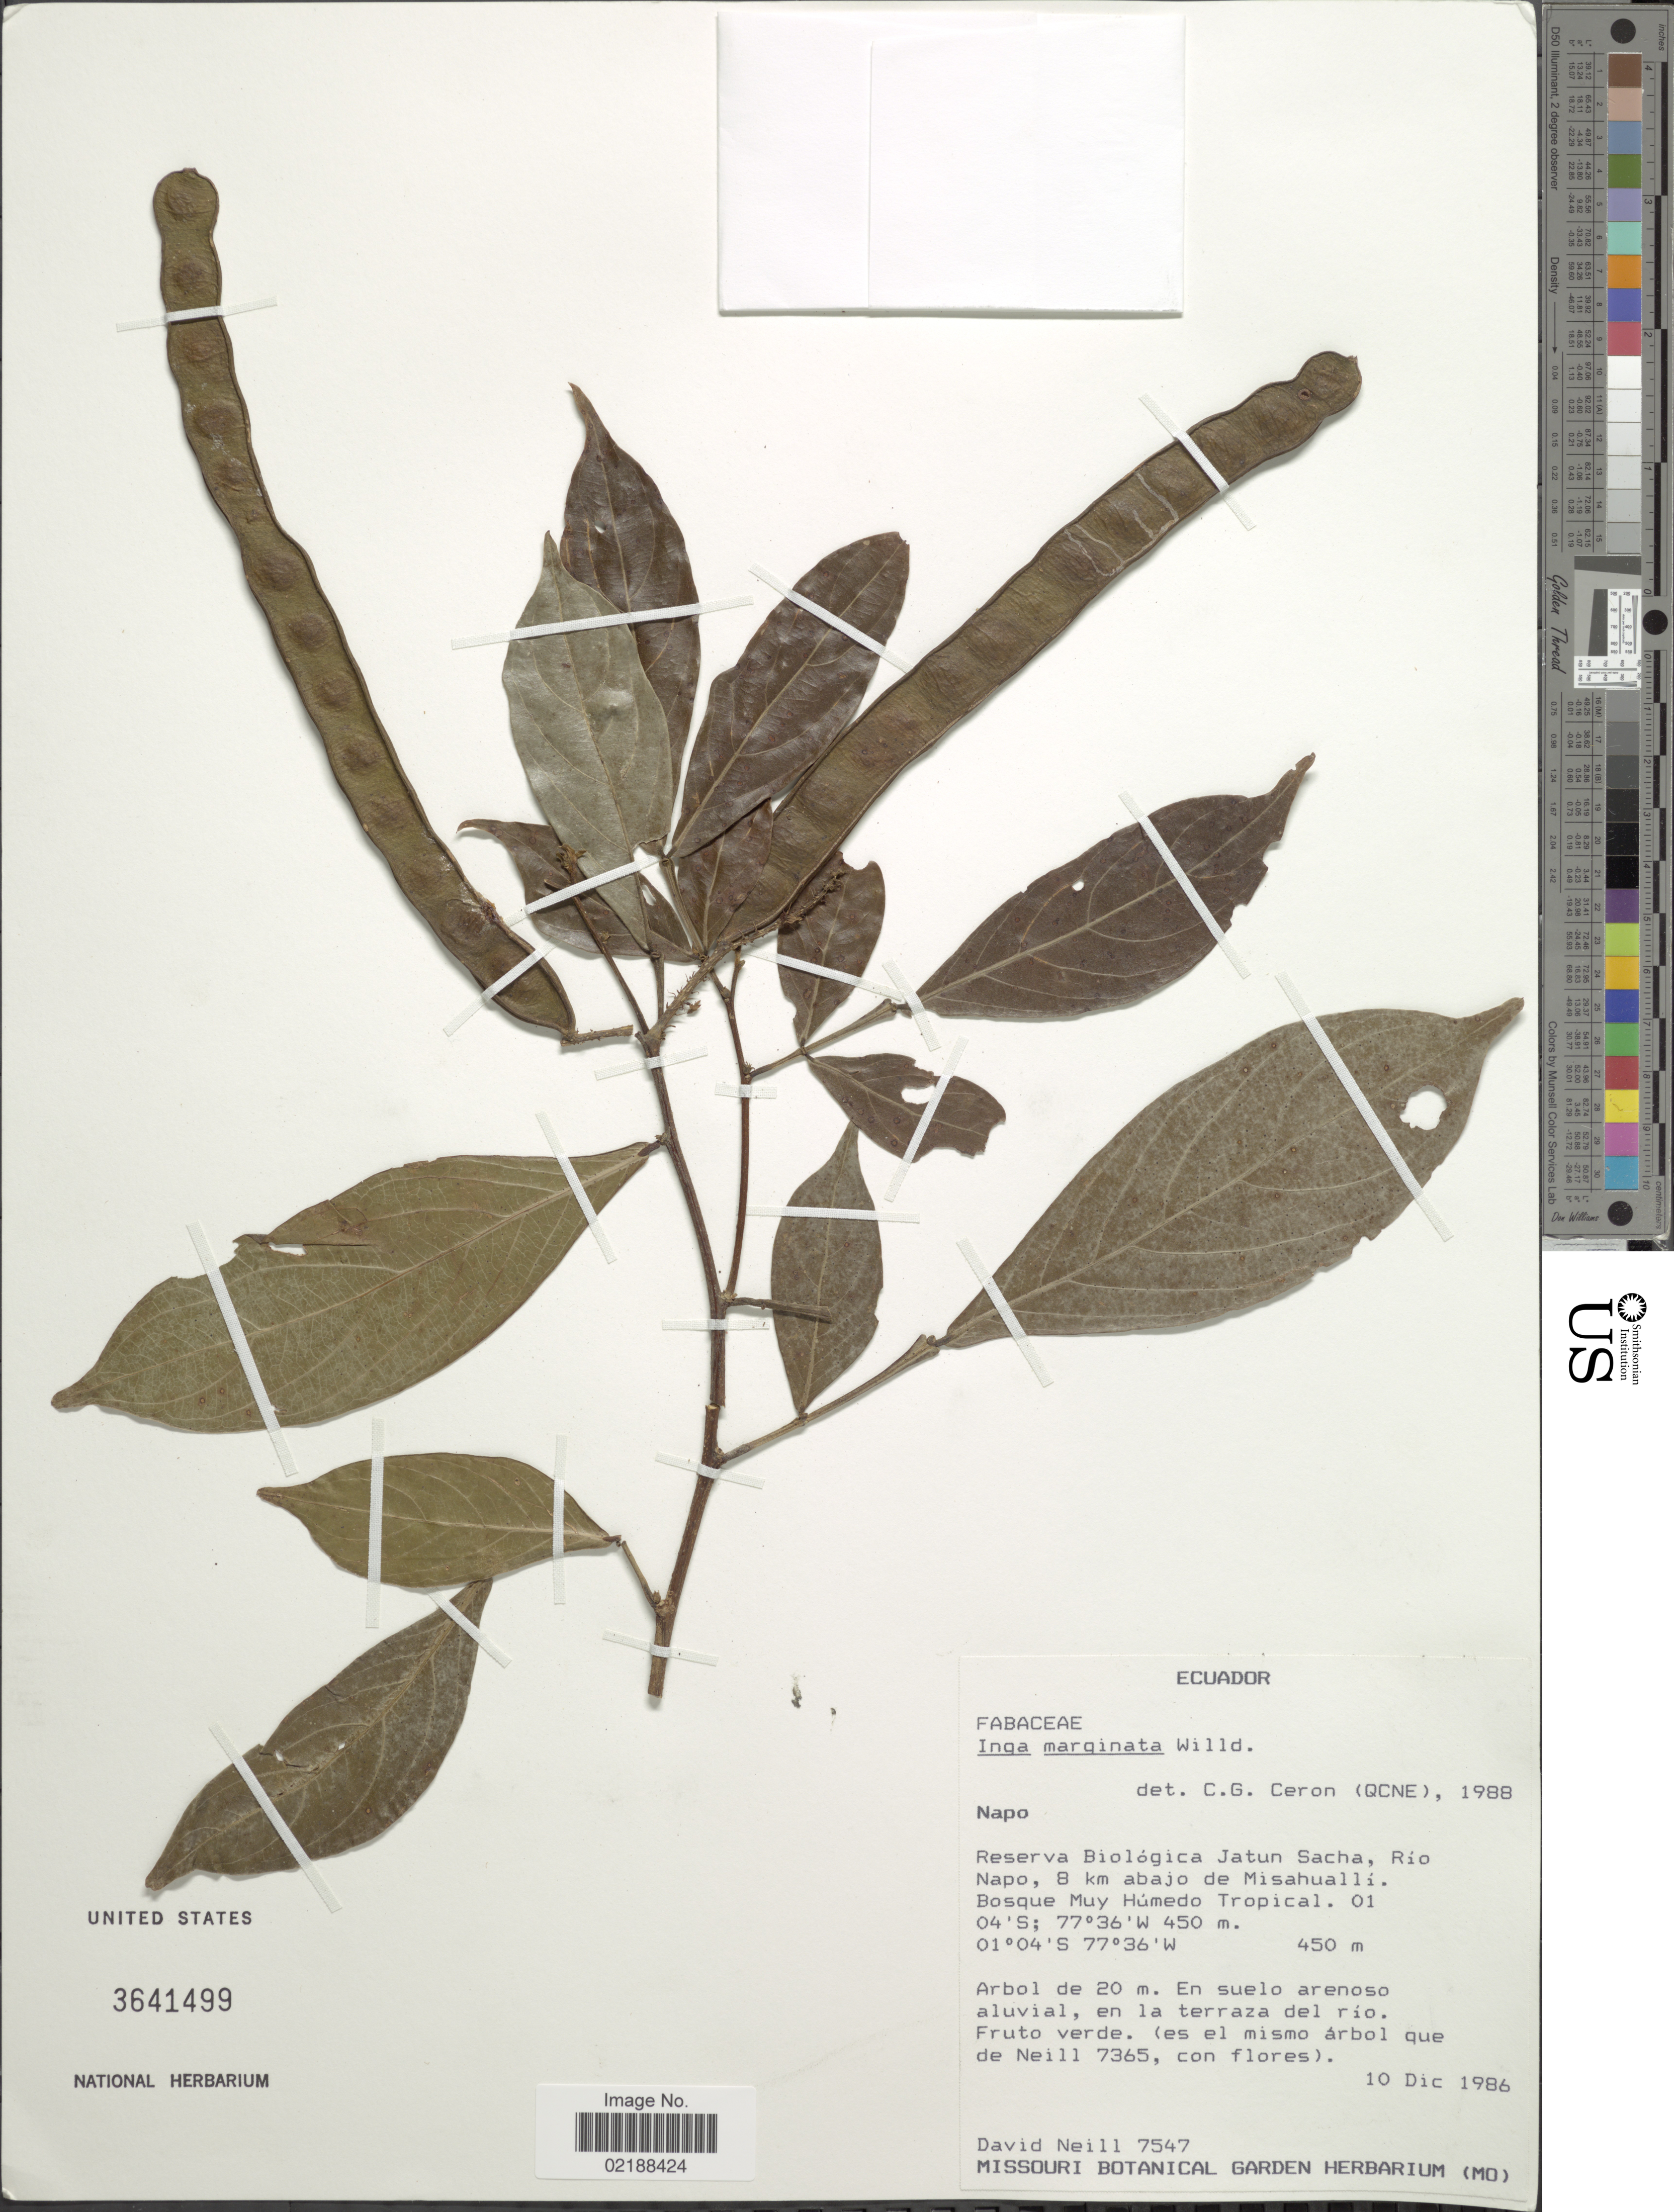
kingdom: Plantae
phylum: Tracheophyta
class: Magnoliopsida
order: Fabales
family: Fabaceae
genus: Inga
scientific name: Inga marginata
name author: Willd.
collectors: D. Neill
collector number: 7547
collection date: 1986-12-10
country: Ecuador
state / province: Napo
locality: Reserva Biológica Jatun Sacha, Rio Napo, 8 km abajo de Misahuallí. Bosque Muy Húmedo Tropical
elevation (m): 450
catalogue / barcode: US 3641499